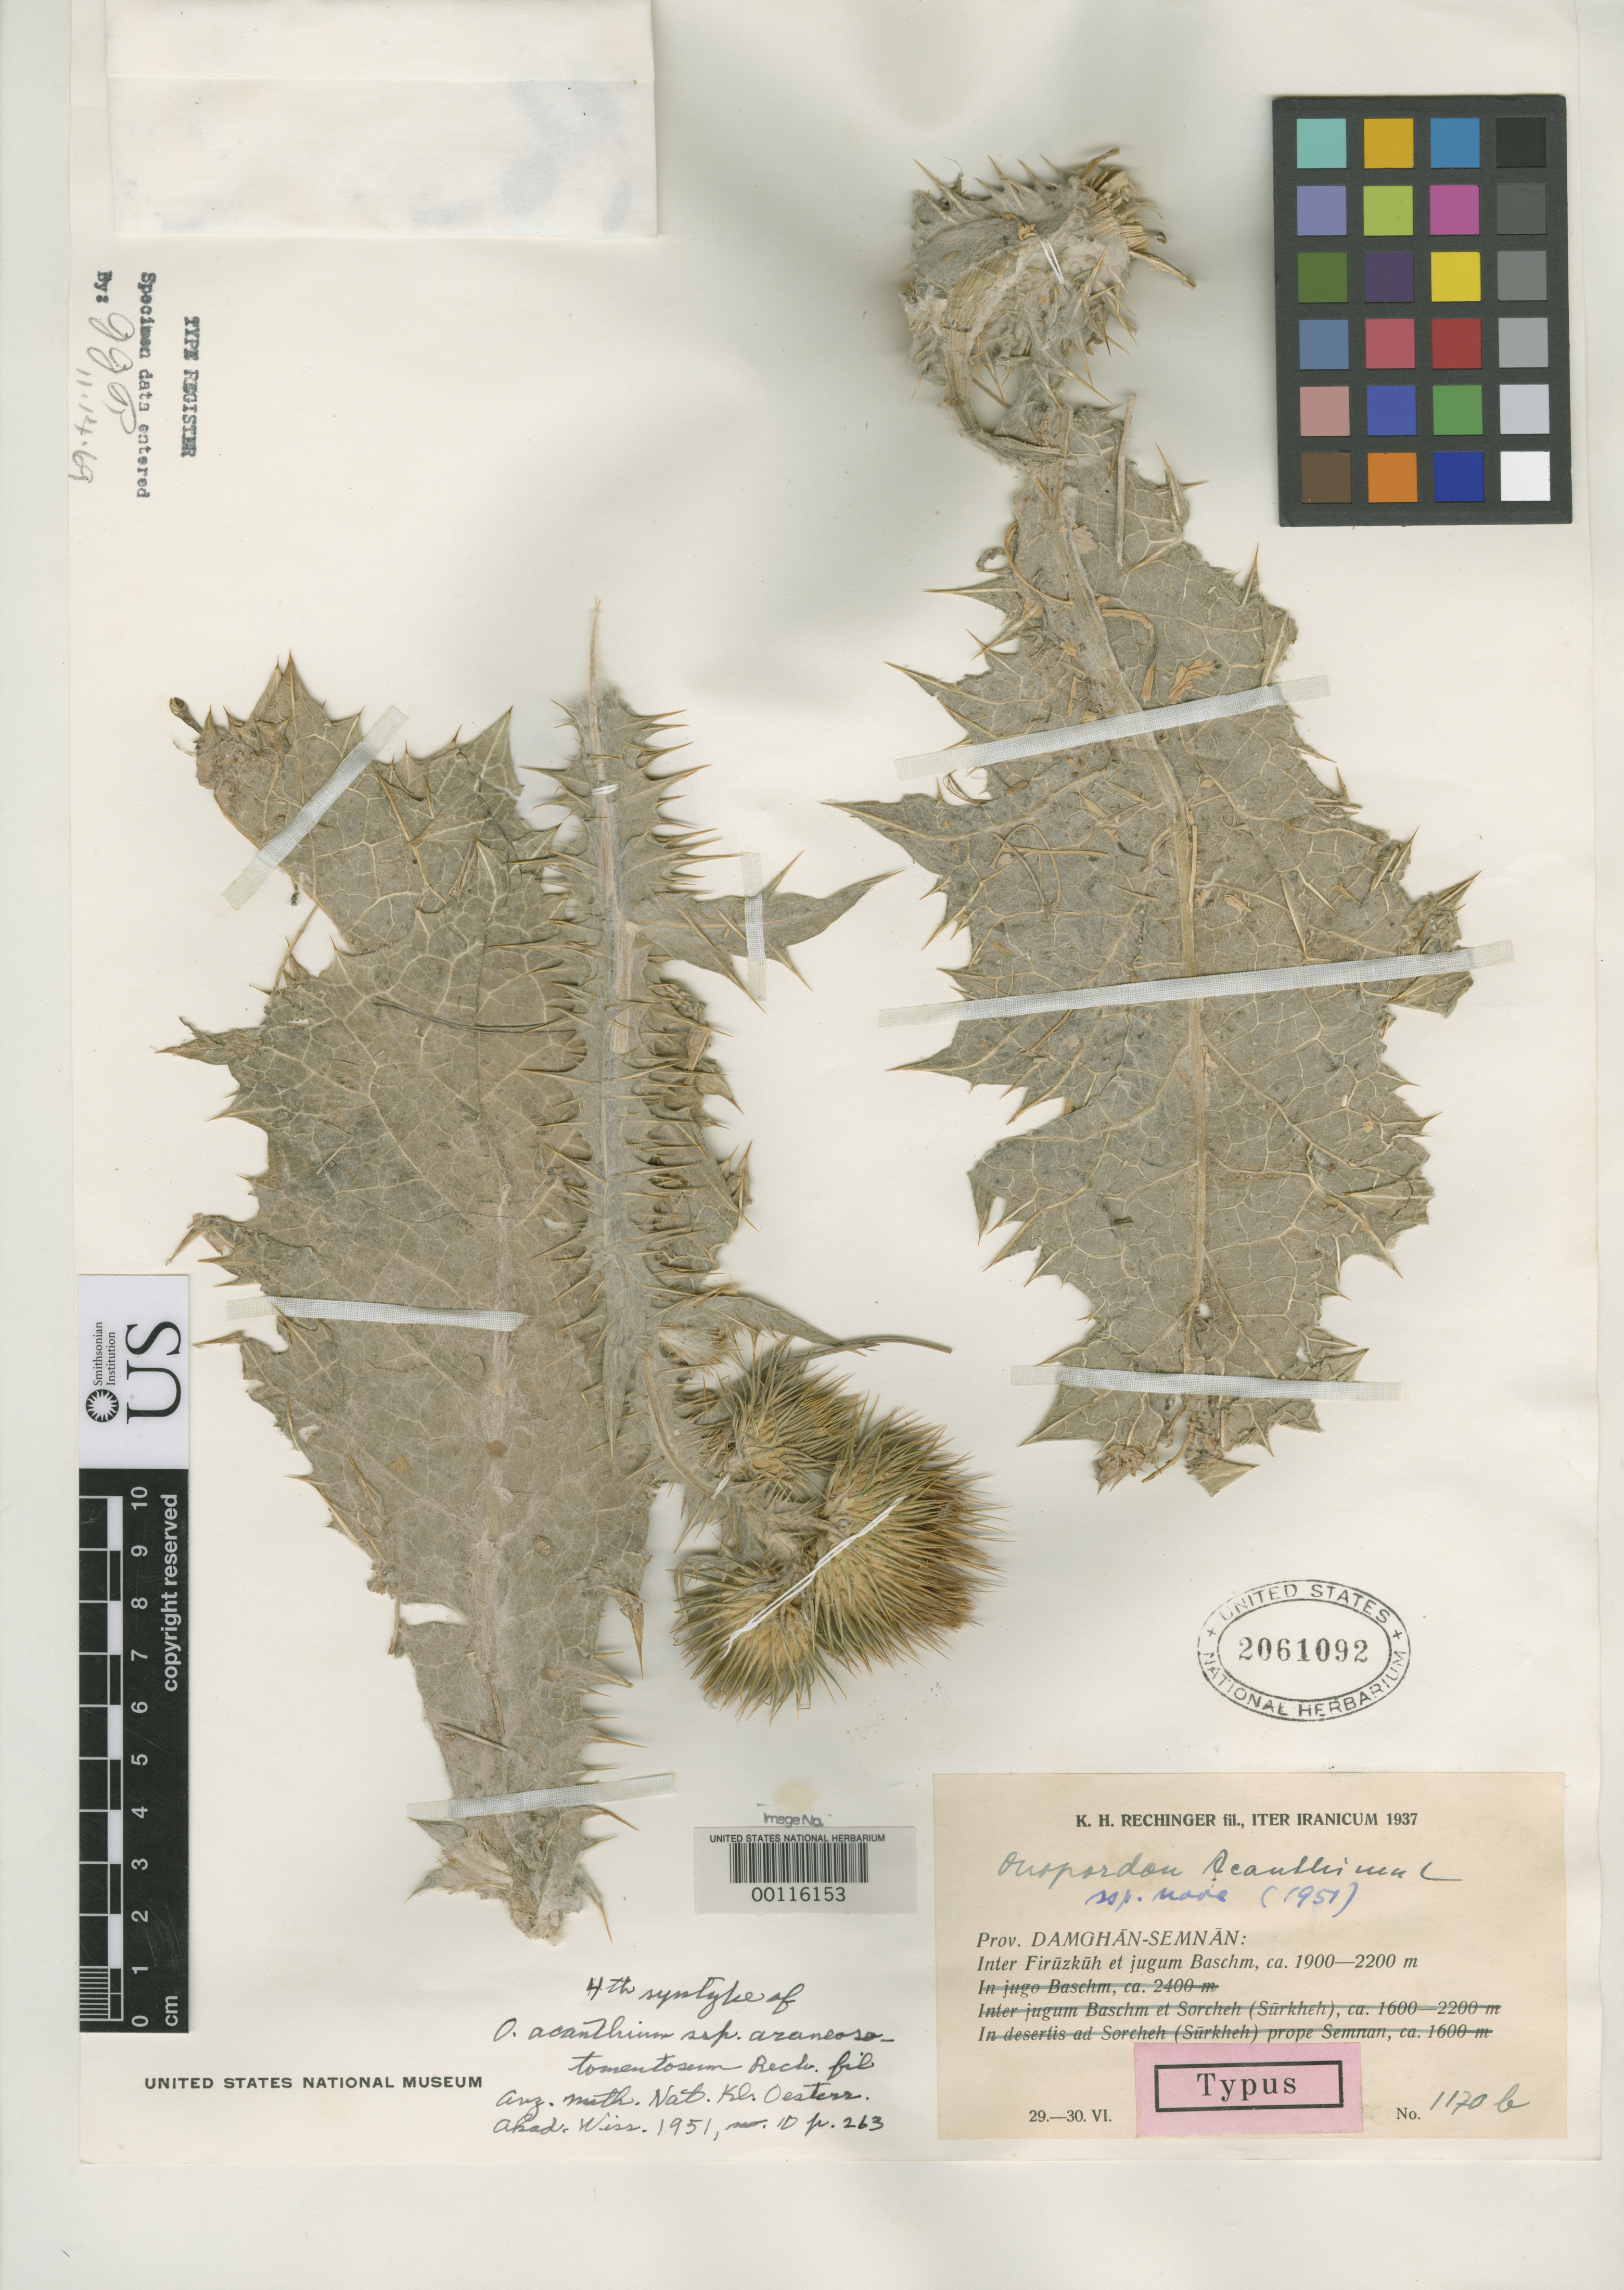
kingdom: Plantae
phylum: Tracheophyta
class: Magnoliopsida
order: Asterales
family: Asteraceae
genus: Onopordum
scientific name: Onopordum acanthium subsp. araneoso-tomentosum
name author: Rech. f.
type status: Syntype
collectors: K. H. Rechinger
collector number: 1170-2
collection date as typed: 29 Jun 1937 to 30 Jun 1937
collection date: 1937-06-29/1937-06-30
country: Iran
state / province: Semnan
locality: Between Firuzkuh and the Baschm Range.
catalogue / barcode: US 2061092